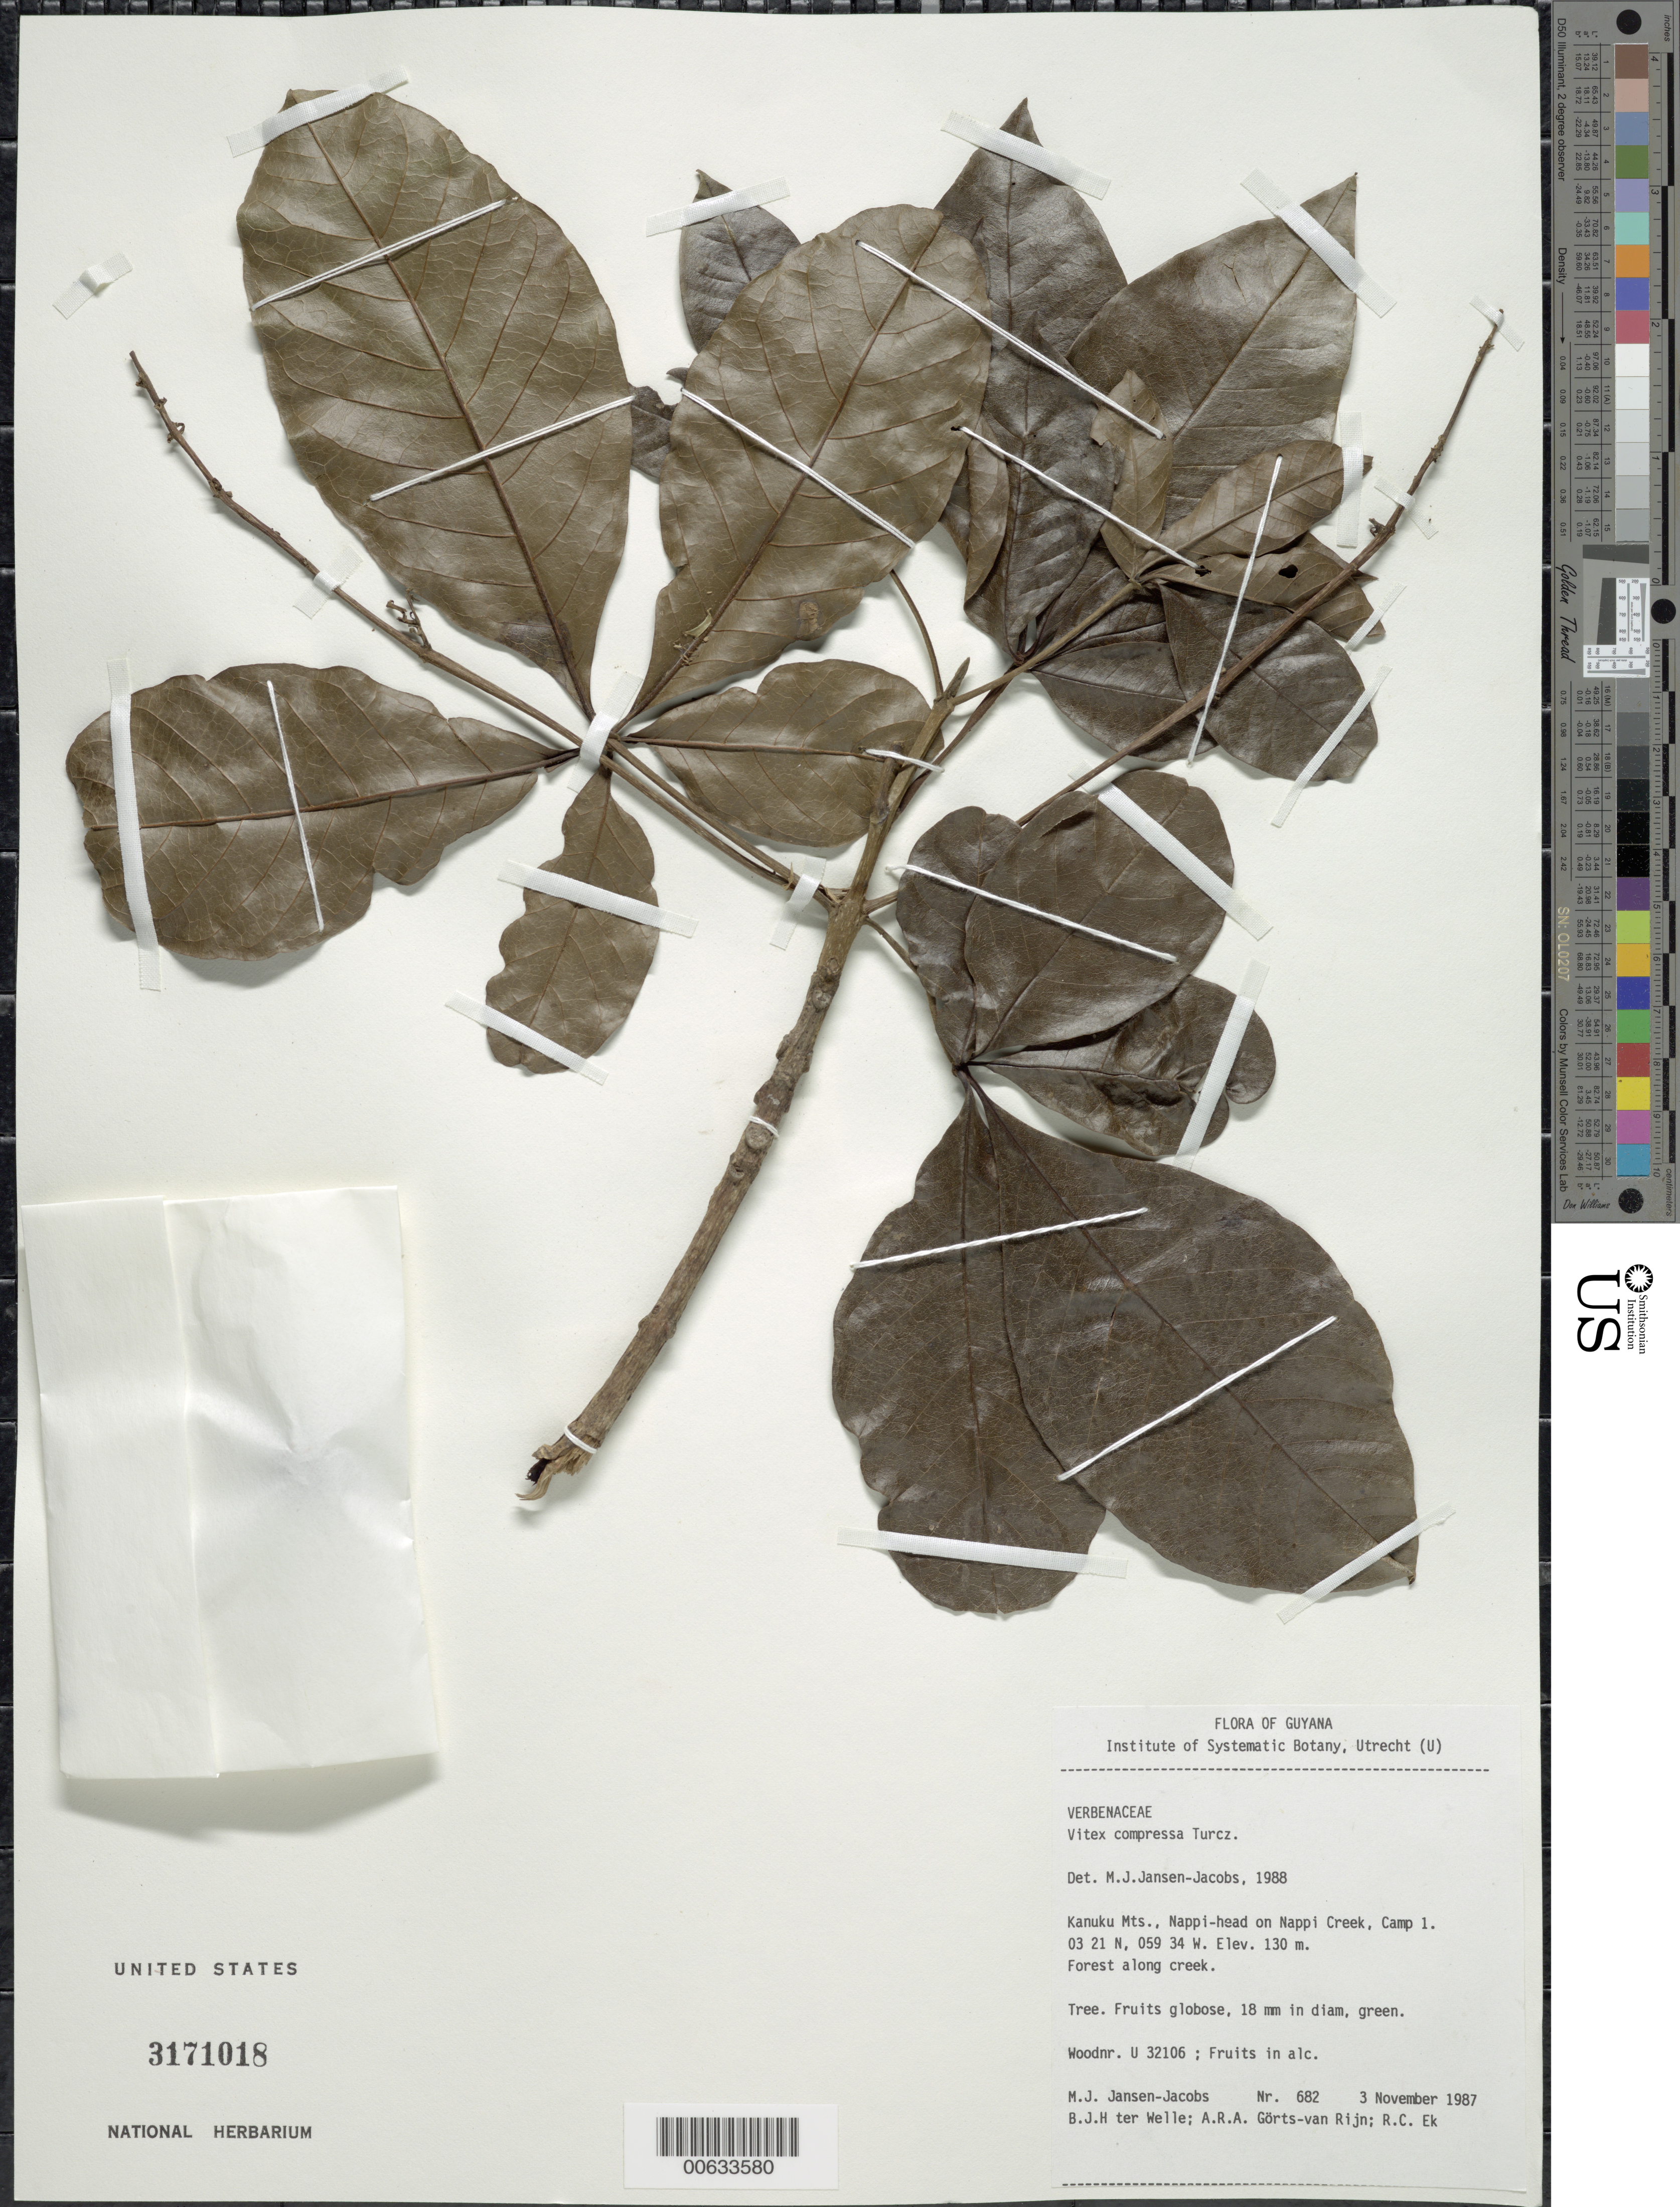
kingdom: Plantae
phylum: Tracheophyta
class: Magnoliopsida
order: Lamiales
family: Lamiaceae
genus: Vitex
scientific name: Vitex compressa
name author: Turcz.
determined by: Jansen-Jacobs, M. J., (U), Nationaal Herbarium Nederland, Utrecht University branch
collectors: M. J. Jansen-Jacobs, B. Welle, A. .R. A. Görts-van Rijn & R. C. Ek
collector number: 682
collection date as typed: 3-Nov-87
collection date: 1987-11-03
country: Guyana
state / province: U. Takutu-U. Essequibo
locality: Kanuku Mts., Nappi-head on Nappi Creek, camp 1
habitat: Forest along creek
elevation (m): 130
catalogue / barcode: US 3171018